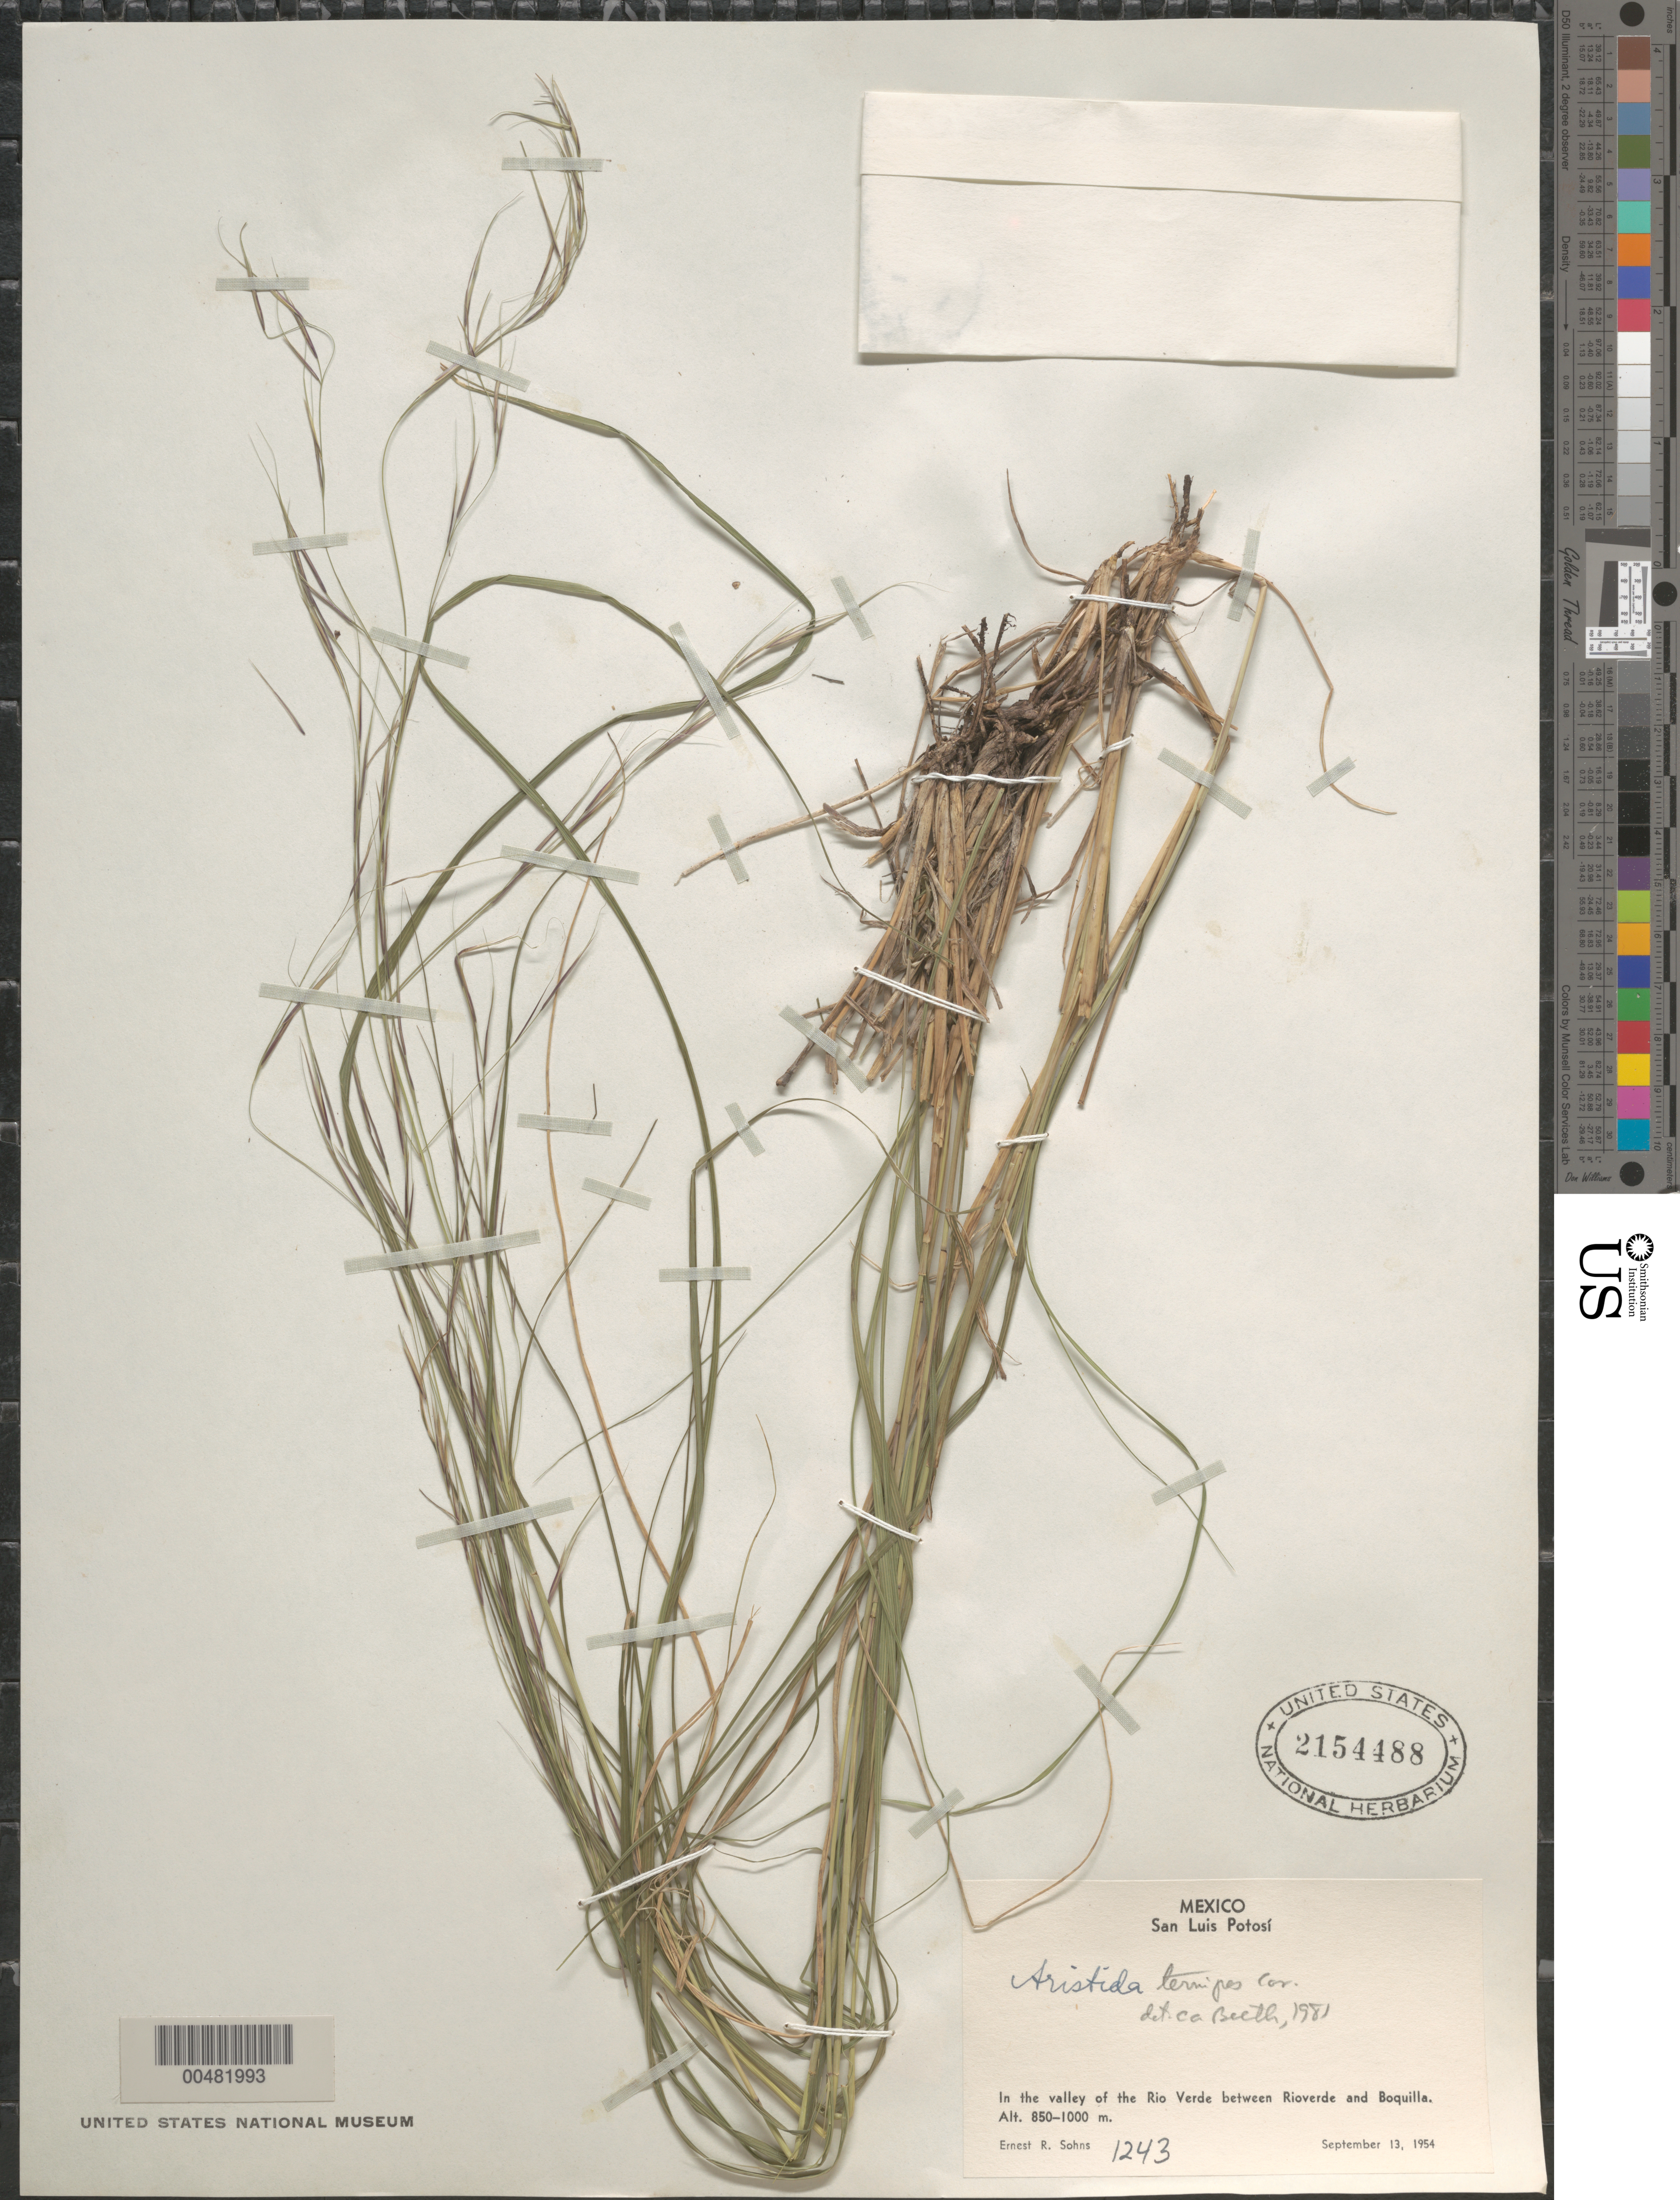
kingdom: Plantae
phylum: Tracheophyta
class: Liliopsida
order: Poales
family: Poaceae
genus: Aristida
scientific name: Aristida ternipes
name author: Cav.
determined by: Beetle, Alan A.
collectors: E. R. Sohns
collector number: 1243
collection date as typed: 13 Sep 1954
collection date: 1954-09-13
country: Mexico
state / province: San Luis Potosi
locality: In the valley of the Rio Verde between Rioverde and Boquilla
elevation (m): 850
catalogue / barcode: US 2154488